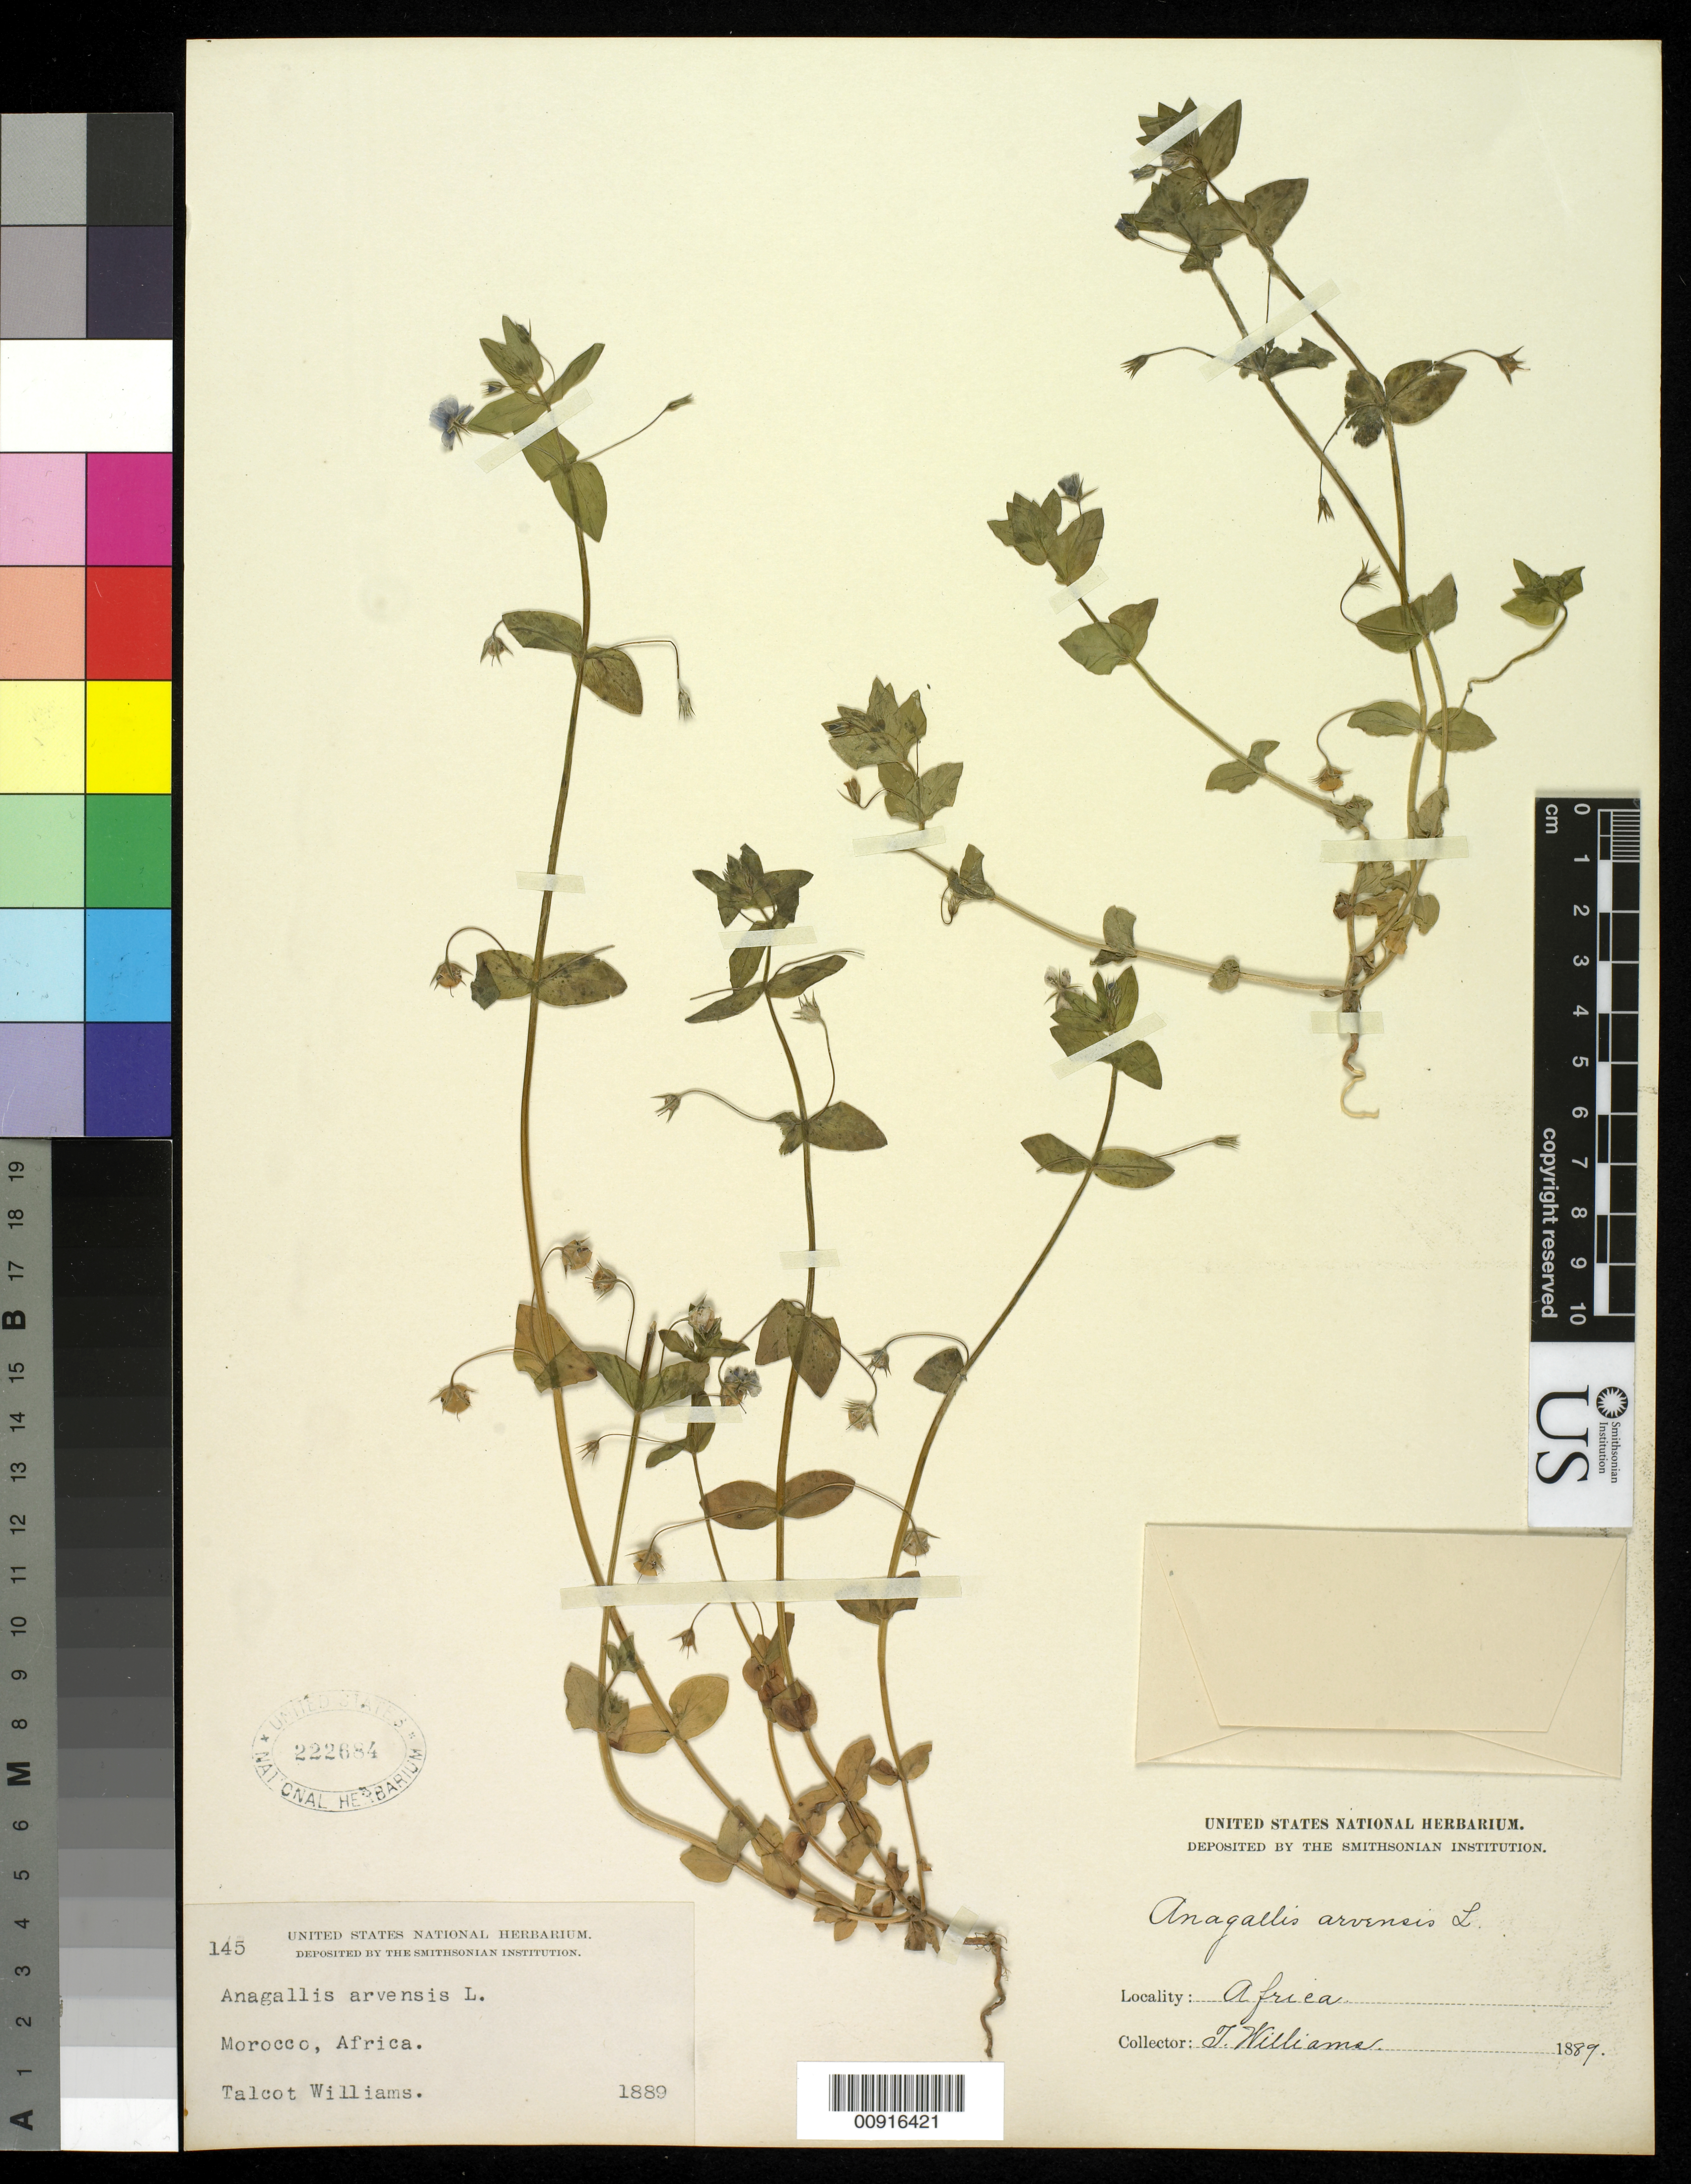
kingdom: Plantae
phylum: Tracheophyta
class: Magnoliopsida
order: Ericales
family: Primulaceae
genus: Anagallis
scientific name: Anagallis arvensis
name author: L.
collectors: T. Williams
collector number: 145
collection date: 1889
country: Morocco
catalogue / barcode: US 222684